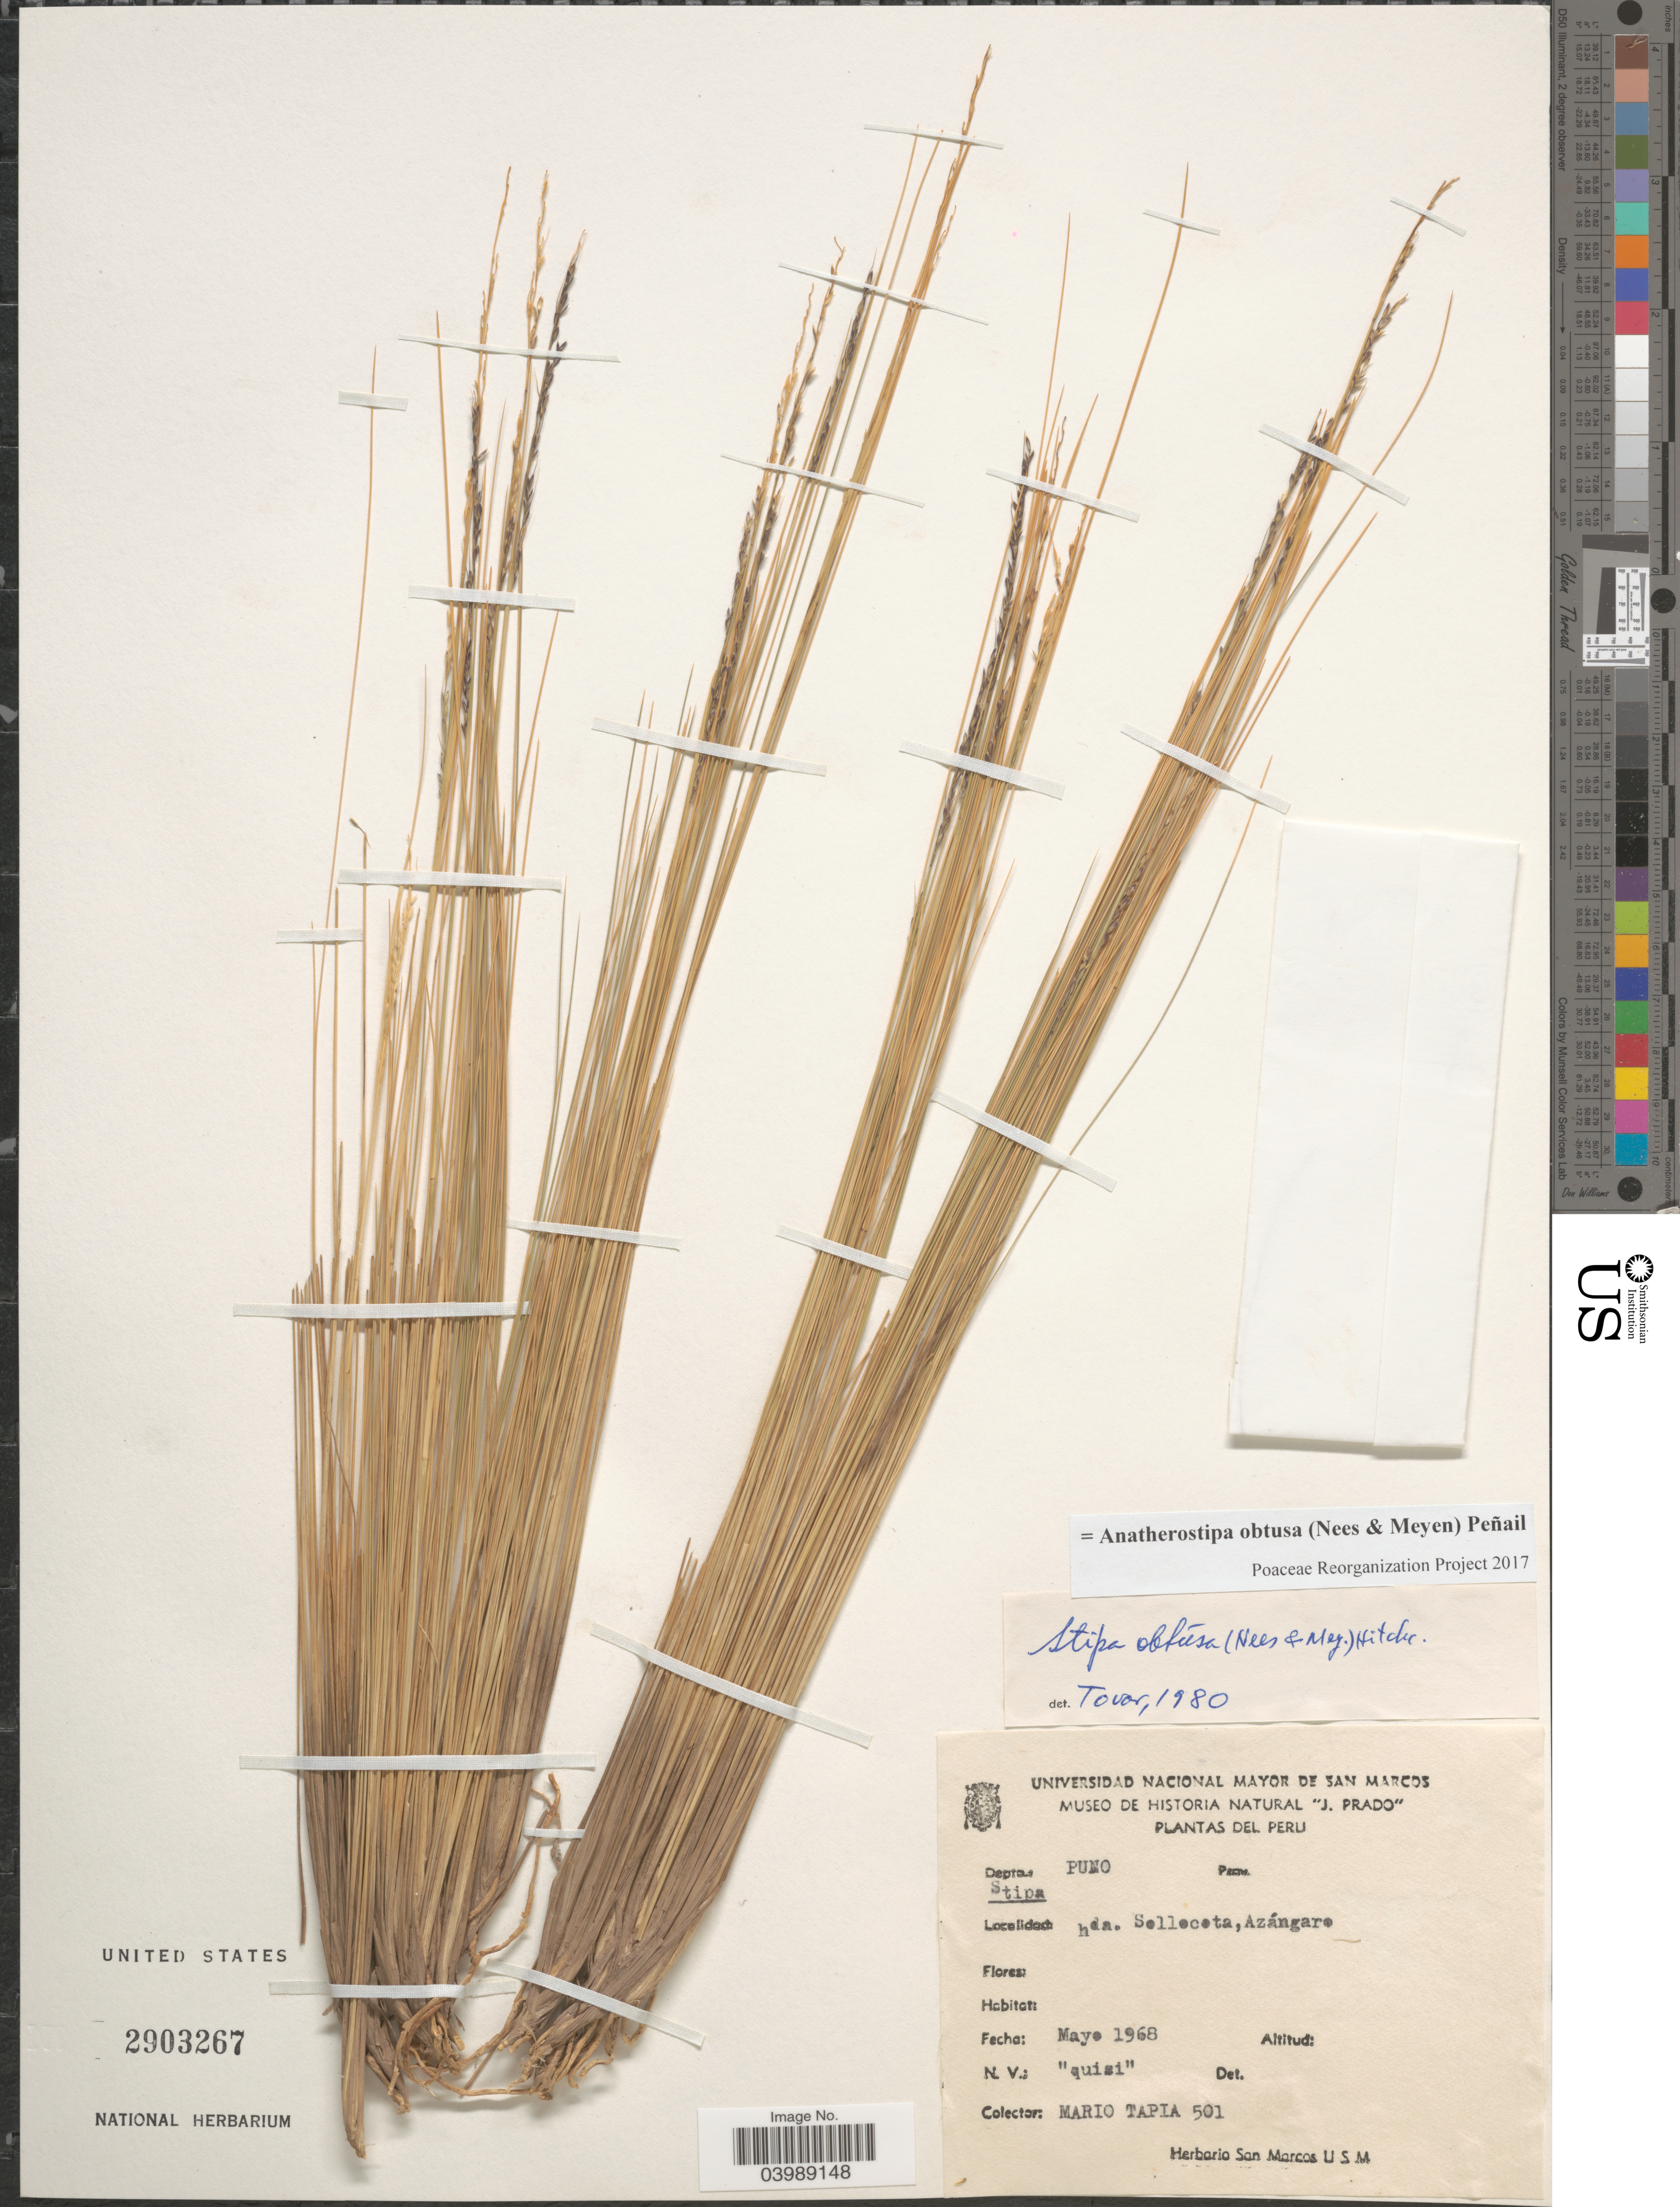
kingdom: Plantae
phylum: Tracheophyta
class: Liliopsida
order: Poales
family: Poaceae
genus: Anatherostipa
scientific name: Anatherostipa obtusa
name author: (Nees & Meyen) Peñailillo B.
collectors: M. Tapia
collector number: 501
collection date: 1968-05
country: Peru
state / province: Puno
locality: Depto: Puno. Hda. Sollocota, Azángaro.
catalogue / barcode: US 2903267